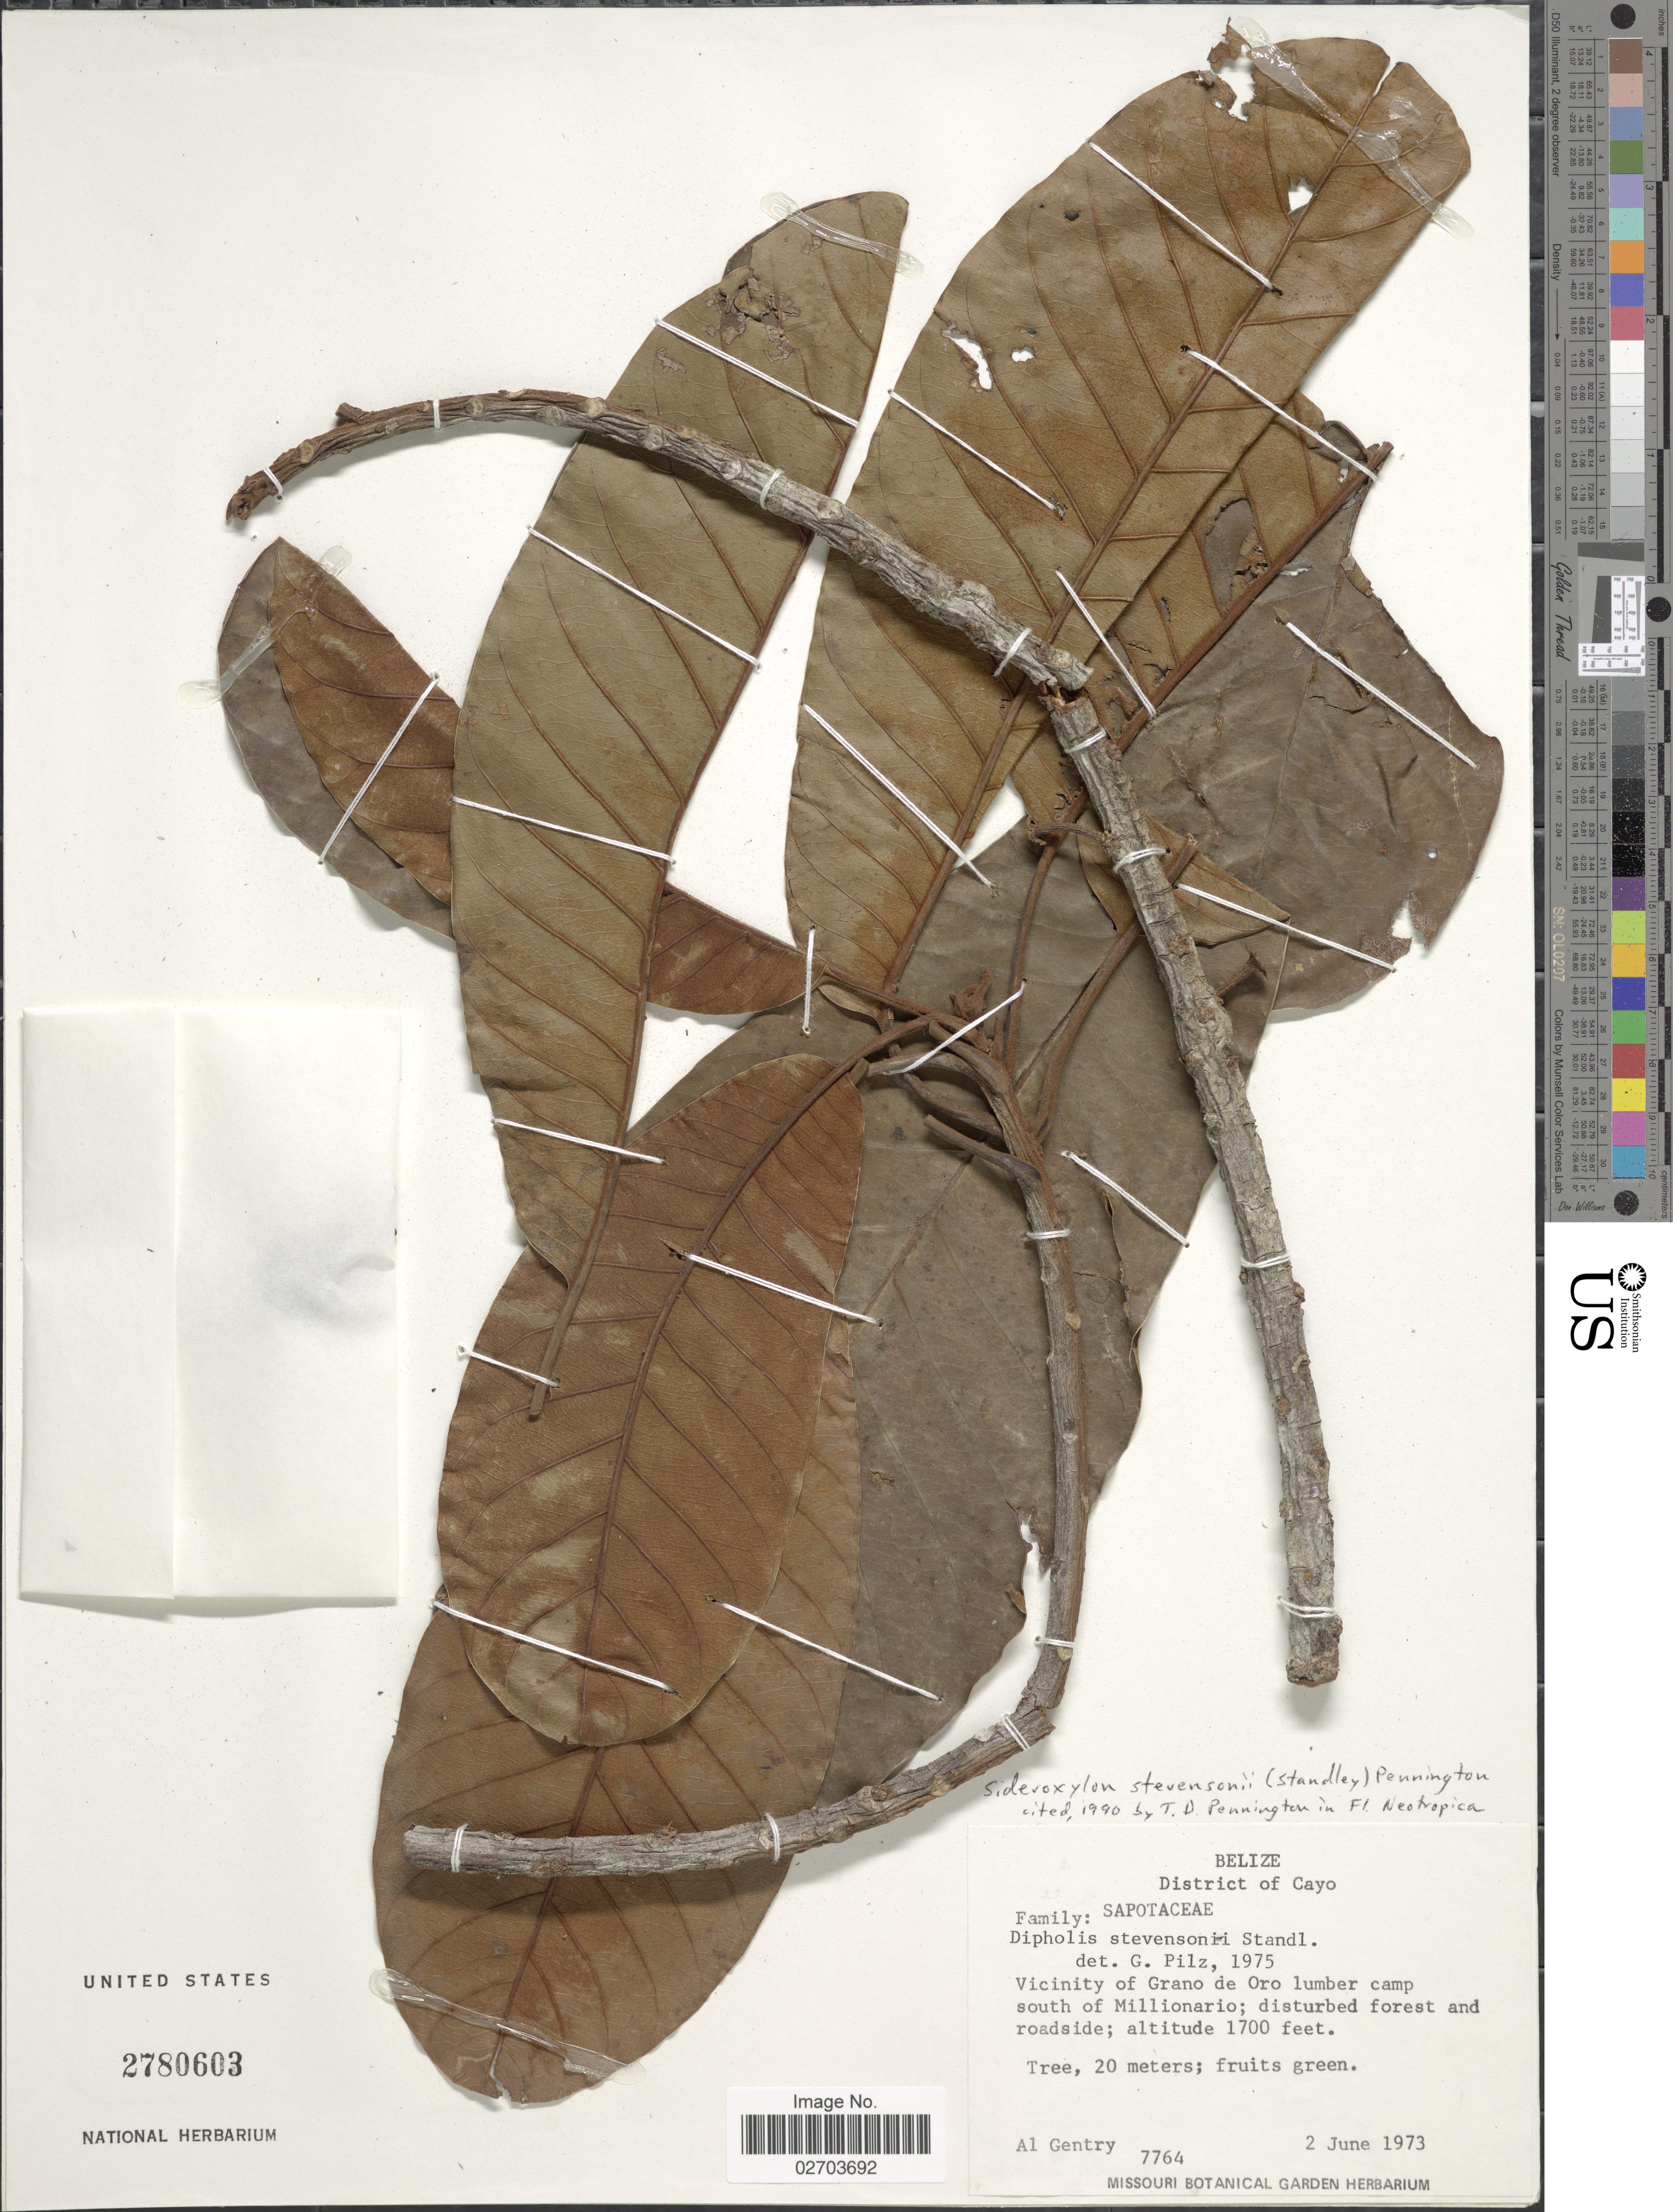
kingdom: Plantae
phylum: Tracheophyta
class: Magnoliopsida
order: Ericales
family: Sapotaceae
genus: Sideroxylon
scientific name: Sideroxylon stevensonii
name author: (Standl.) T.D. Penn.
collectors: A. H. Gentry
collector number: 7764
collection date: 1973-06-02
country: Belize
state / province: Cayo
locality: British Honduras, Vicinity of Grano de Oro lumber camp south of Millionario; disturbed forest and roadside.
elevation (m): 518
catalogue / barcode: US 2780603